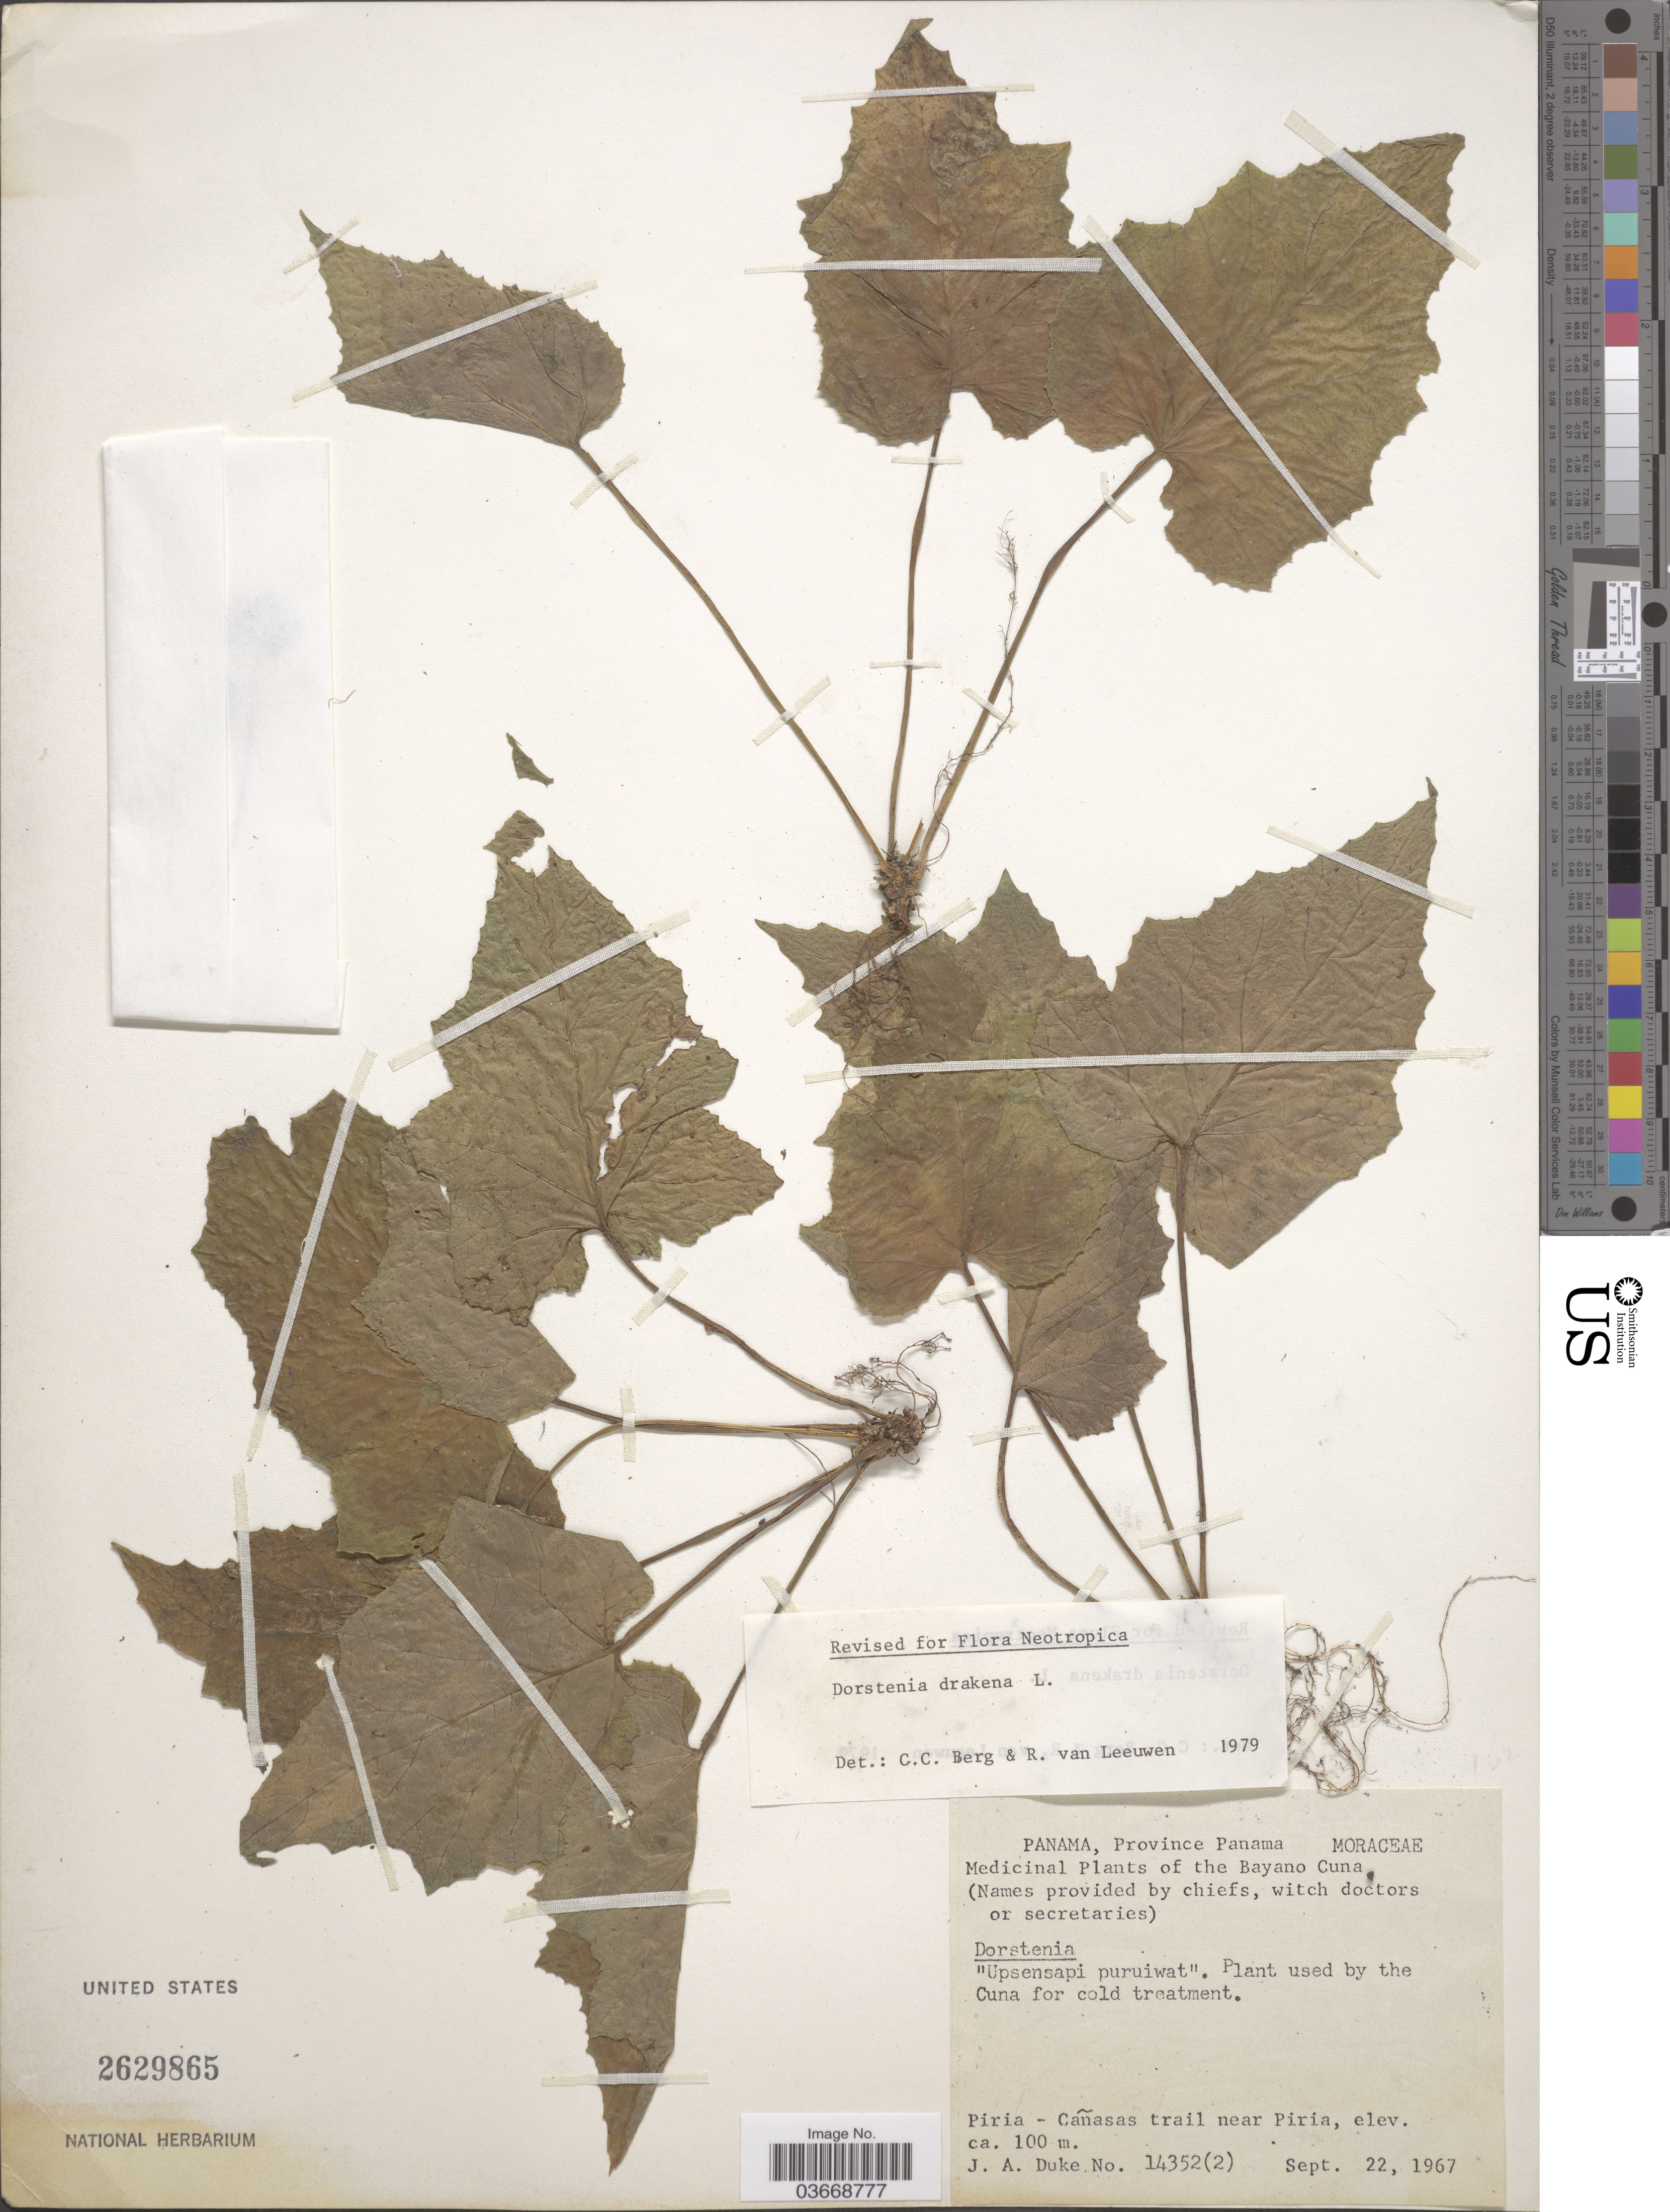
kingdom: Plantae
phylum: Tracheophyta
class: Magnoliopsida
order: Rosales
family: Moraceae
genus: Dorstenia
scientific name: Dorstenia drakena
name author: L.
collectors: J. A. Duke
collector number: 14352(2)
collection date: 1967-09-22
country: Panama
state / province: Panamá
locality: Piria - Cañasas trail near Piria.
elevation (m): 100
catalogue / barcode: US 2629865